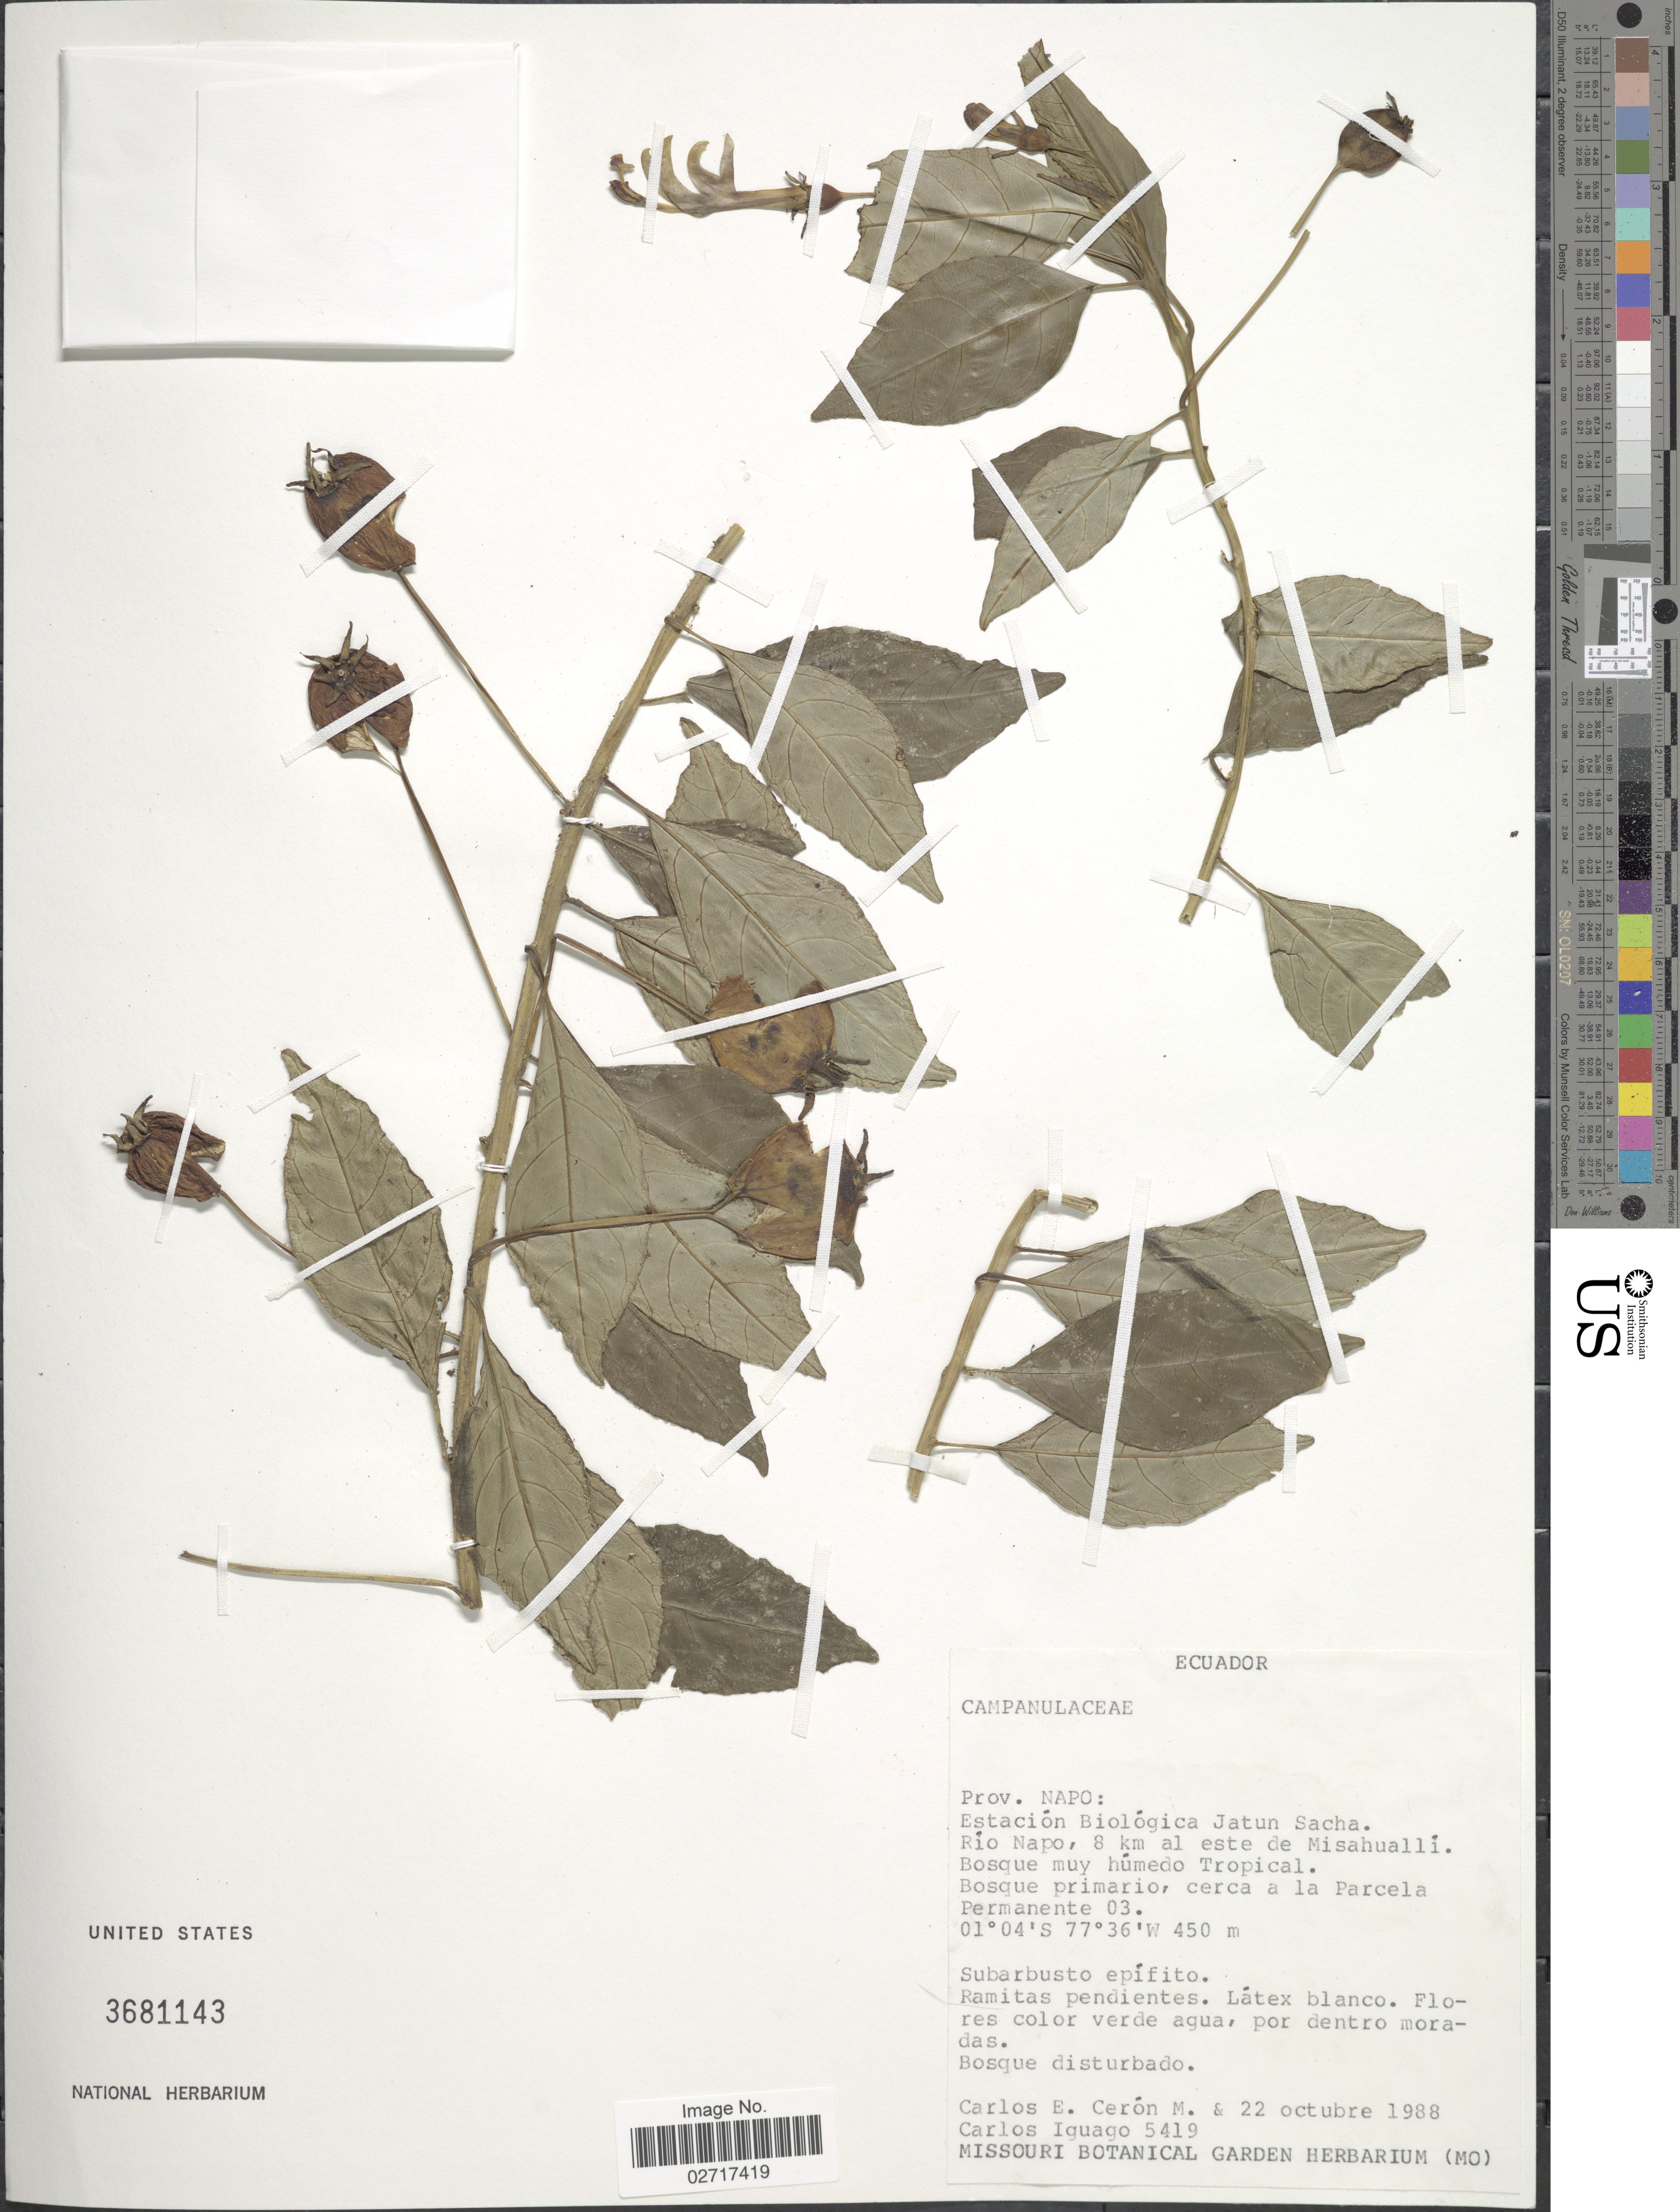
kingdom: Plantae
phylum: Tracheophyta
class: Magnoliopsida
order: Asterales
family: Campanulaceae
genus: Burmeistera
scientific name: Burmeistera sp.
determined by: Lagomarsino, L. P.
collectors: C. E. Cerón M. & C. Iguago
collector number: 5419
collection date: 1988-10-22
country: Ecuador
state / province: Napo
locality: Estación Biológica Jatun Sacha. Río Napo, 8 km al este de Misahuallí.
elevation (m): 450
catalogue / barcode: US 3681143